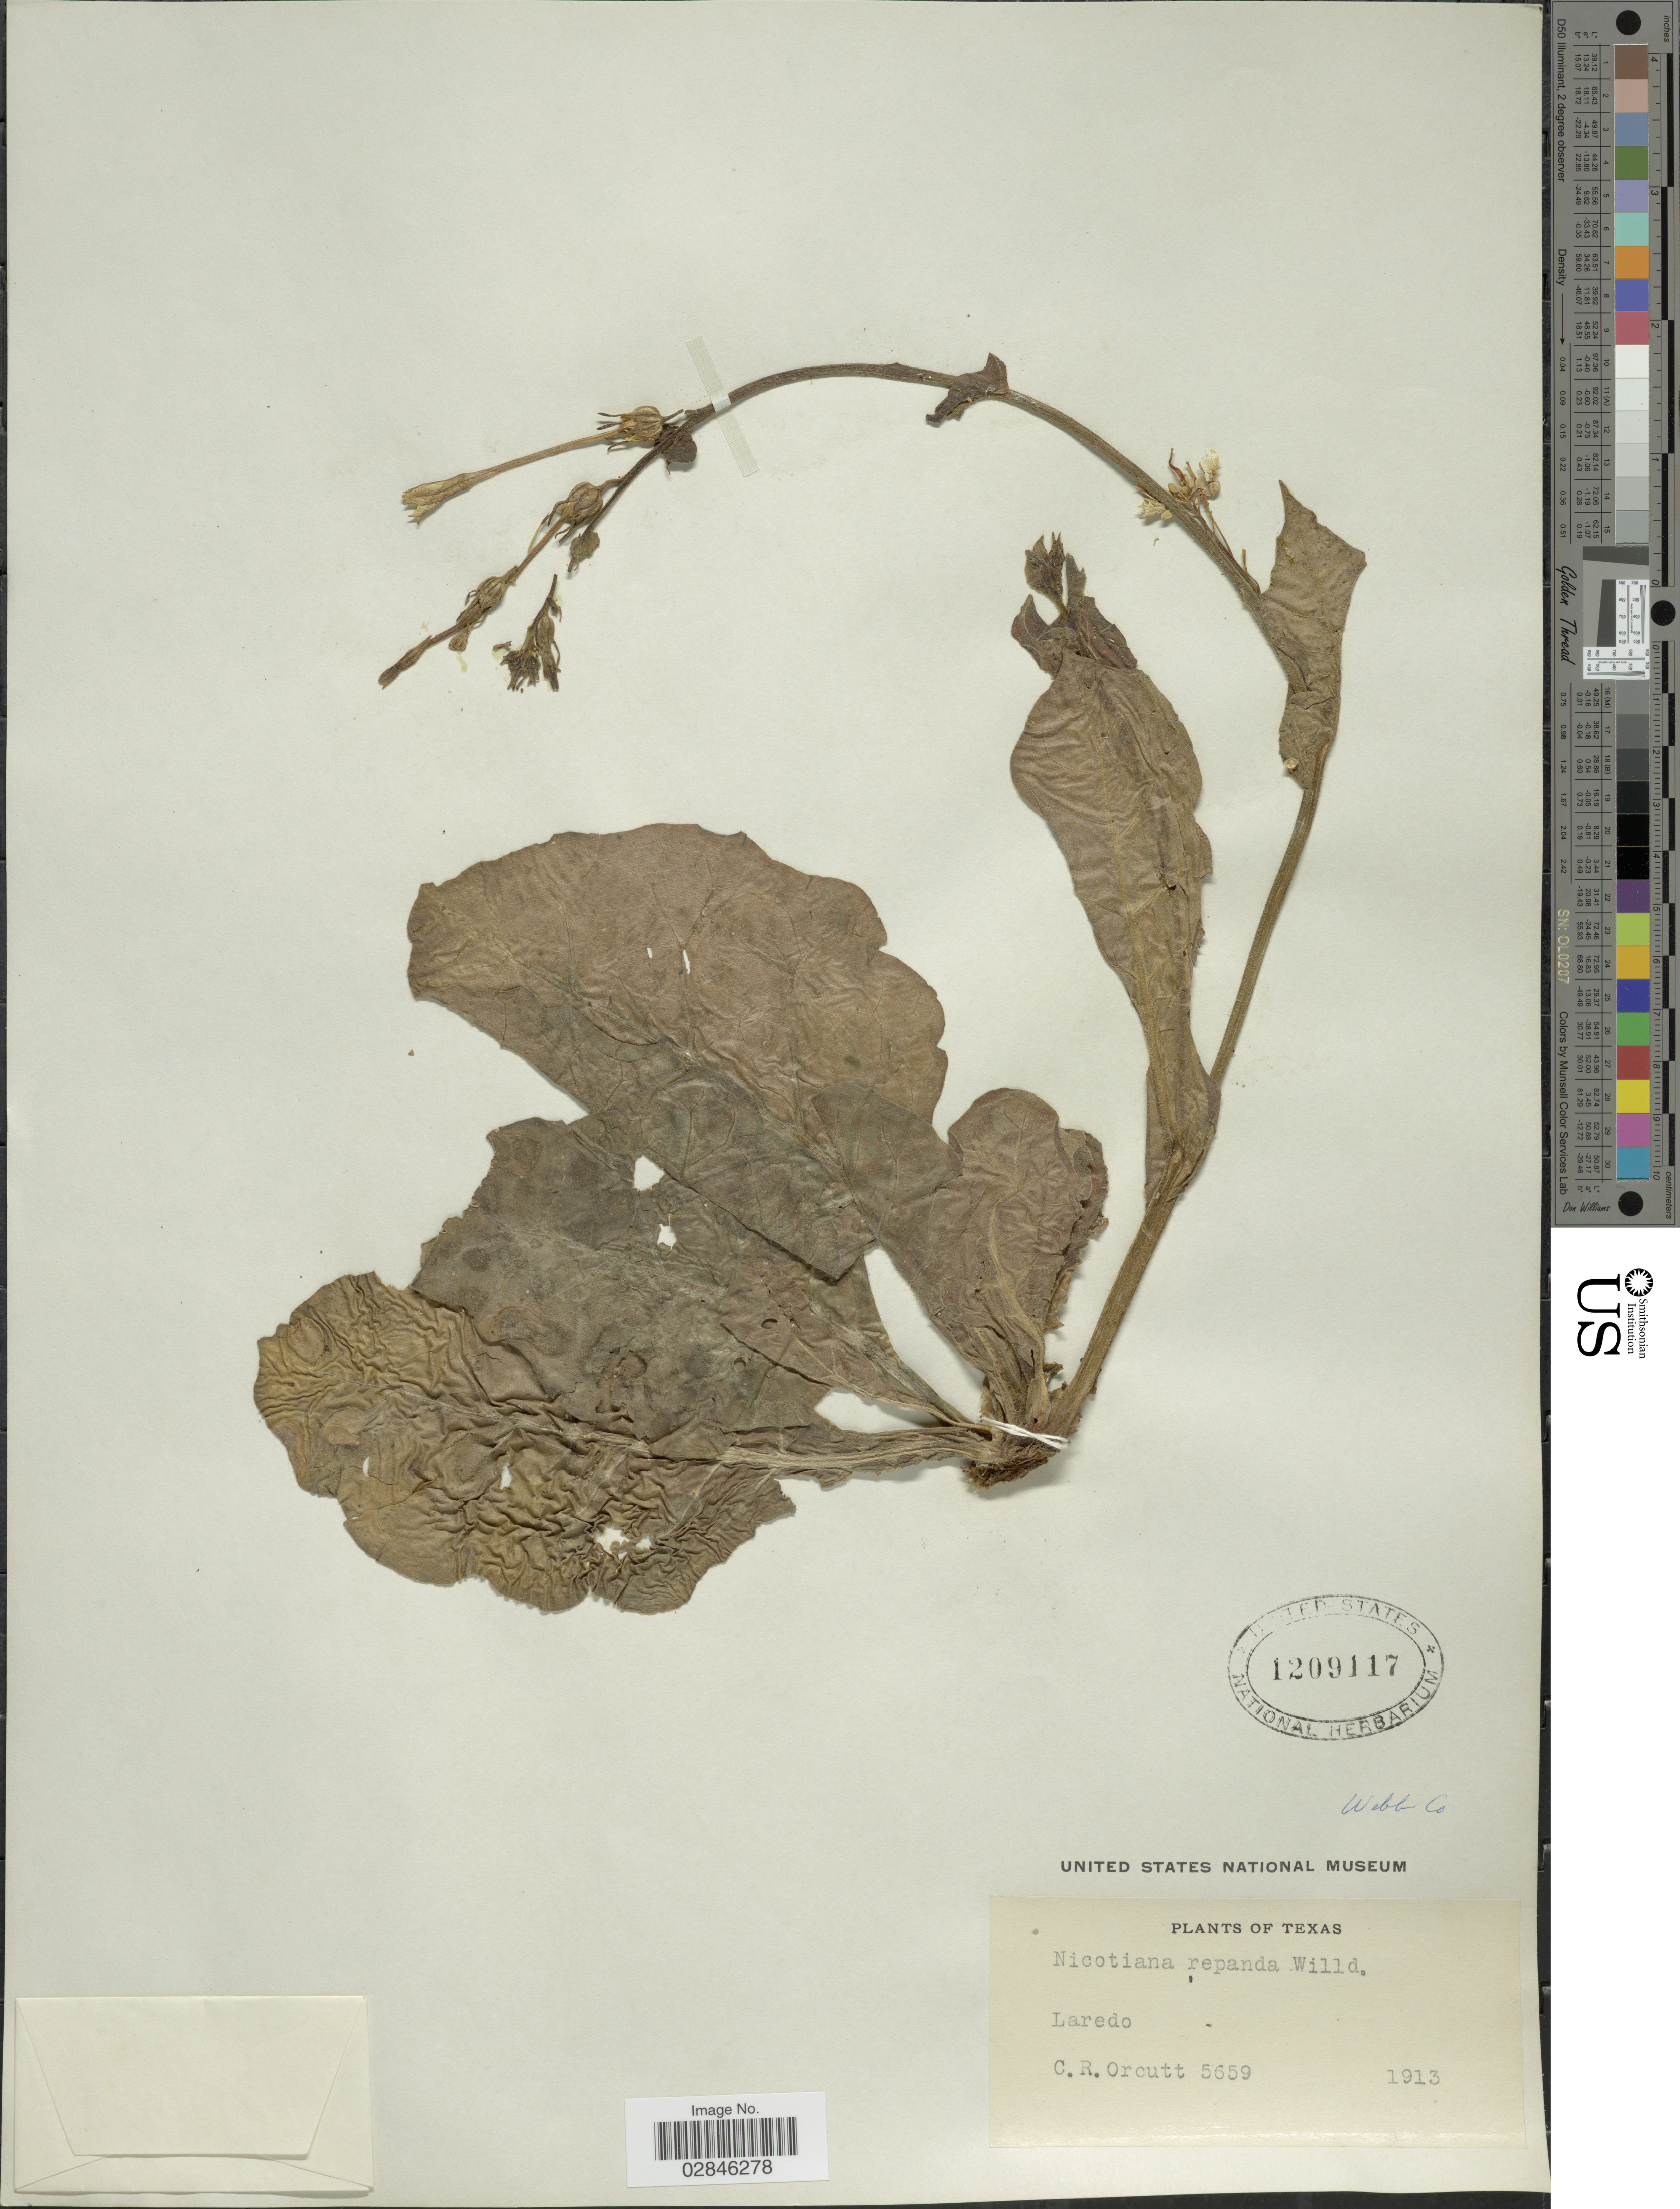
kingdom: Plantae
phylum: Tracheophyta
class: Magnoliopsida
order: Solanales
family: Solanaceae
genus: Nicotiana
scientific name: Nicotiana repanda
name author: Willd. ex Lehm.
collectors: C. R. Orcutt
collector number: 5659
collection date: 1913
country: United States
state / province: Texas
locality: Laredo, Webb Co.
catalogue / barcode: US 1209117